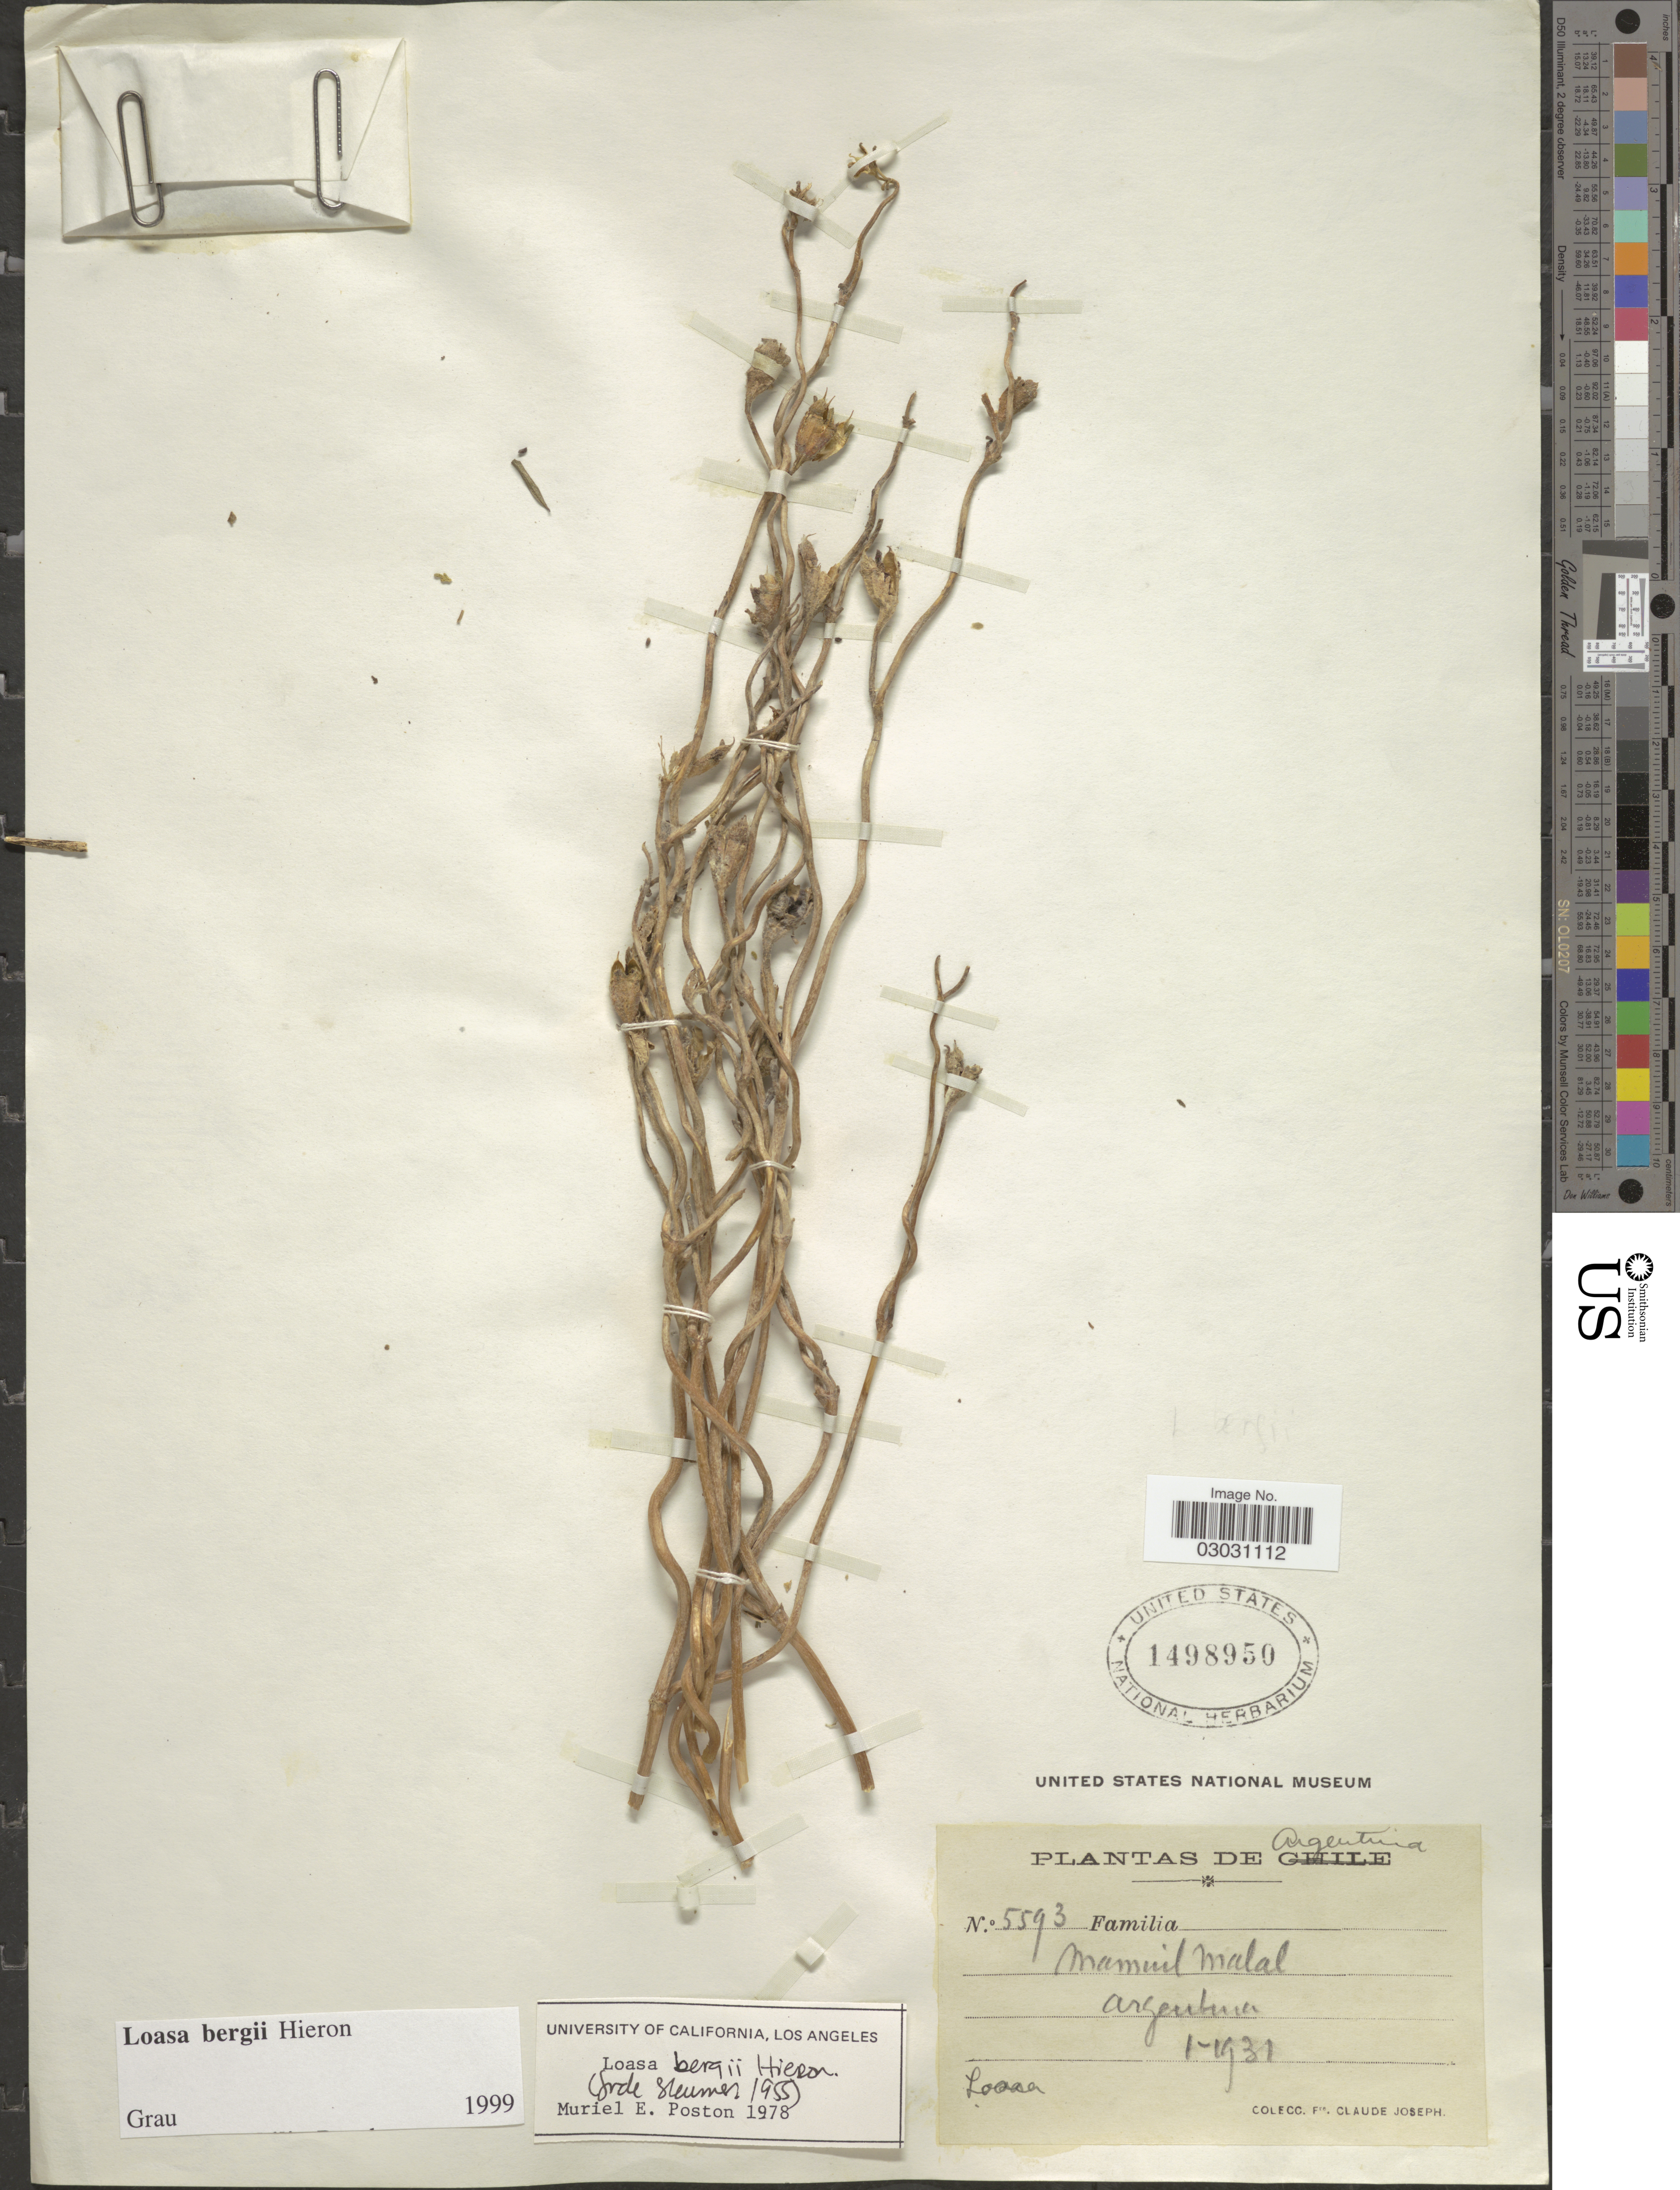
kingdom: Plantae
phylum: Tracheophyta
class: Magnoliopsida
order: Cornales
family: Loasaceae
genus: Pinnasa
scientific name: Pinnasa bergii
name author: (Hieron.) Weigend & R. H. Acuña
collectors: Bro. Claude-Joseph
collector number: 5593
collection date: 1931-01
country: Argentina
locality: Mamuil Malal.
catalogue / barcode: US 1498950